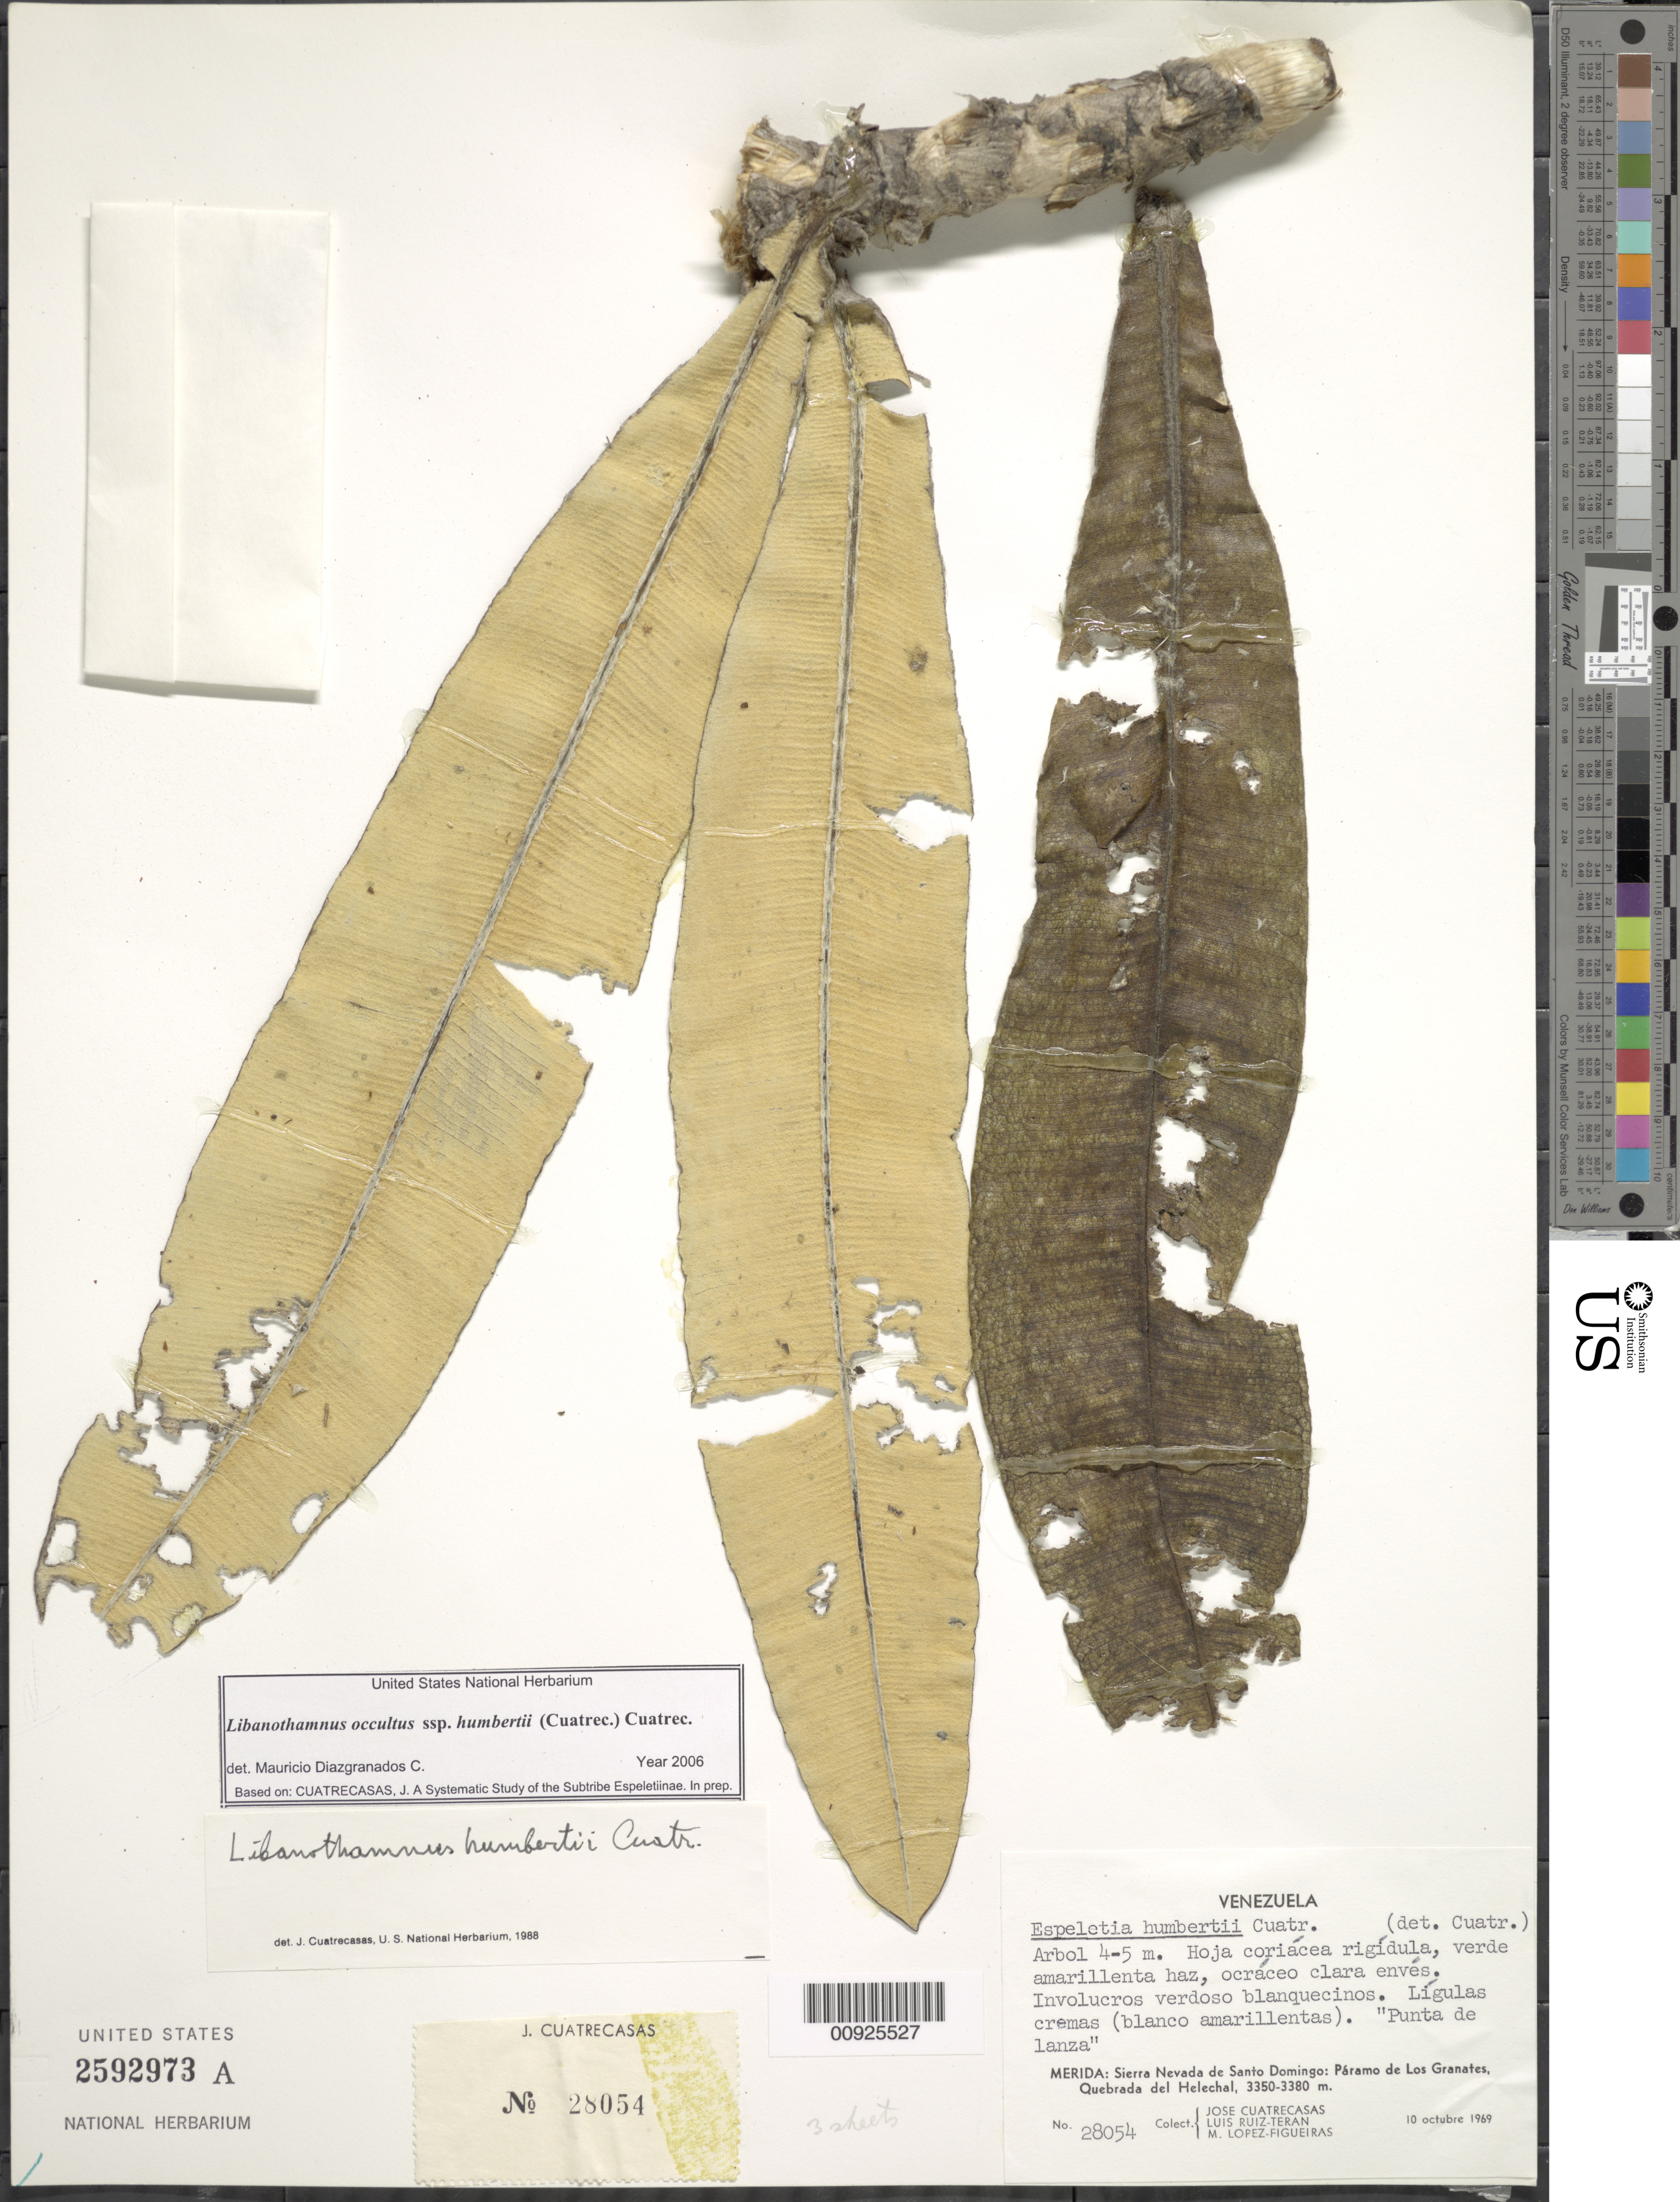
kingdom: Plantae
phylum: Tracheophyta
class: Magnoliopsida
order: Asterales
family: Asteraceae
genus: Libanothamnus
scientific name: Libanothamnus occultus subsp. humbertii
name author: (Cuatrec.) Cuatrec.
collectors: J. Cuatrecasas, L. E. Ruíz-Terán & M. López Figueiras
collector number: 28054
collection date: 1969-10-10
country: Venezuela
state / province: Mérida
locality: P. de los Granates. Sierra Nevada de Santo Domingo, Páramo de los Granates, Quebrada del Helechal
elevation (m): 3350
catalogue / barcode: US 2592973A